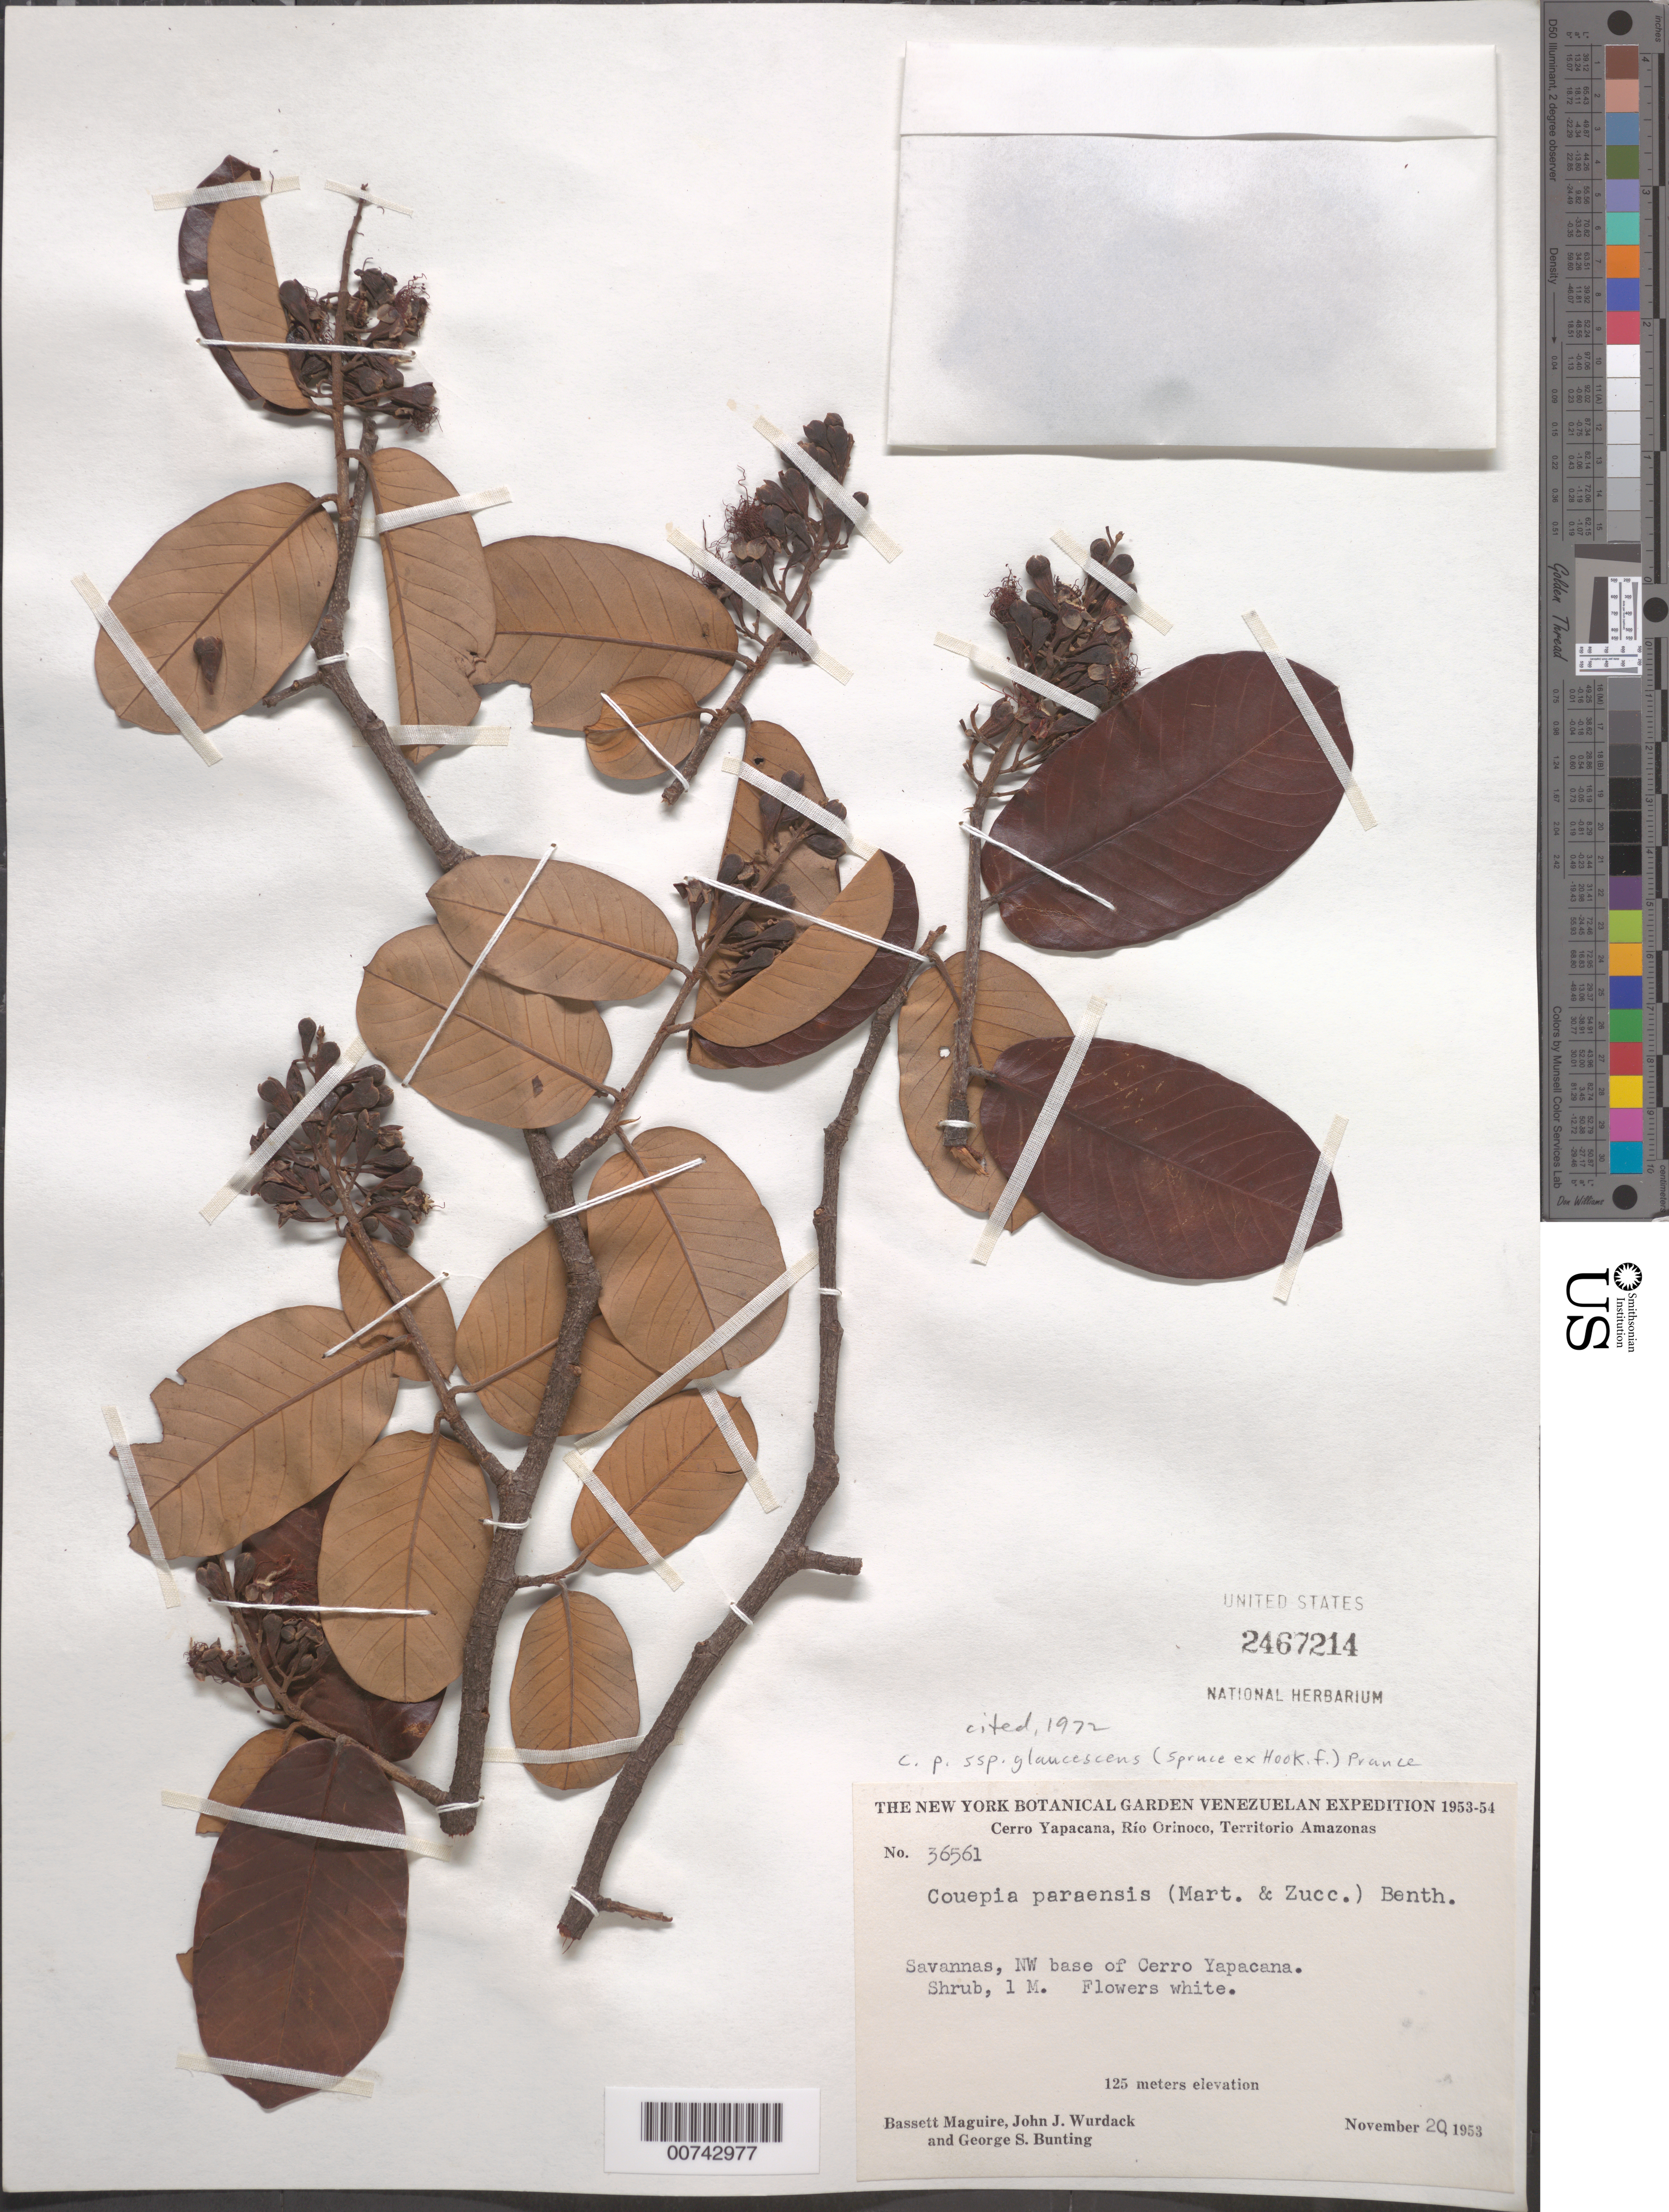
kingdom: Plantae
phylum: Tracheophyta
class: Magnoliopsida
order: Malpighiales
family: Chrysobalanaceae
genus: Couepia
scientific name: Couepia paraensis subsp. glaucescens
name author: (Spruce ex Hook. f.) Prance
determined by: Prance, G. T.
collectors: B. Maguire, J. J. Wurdack & G. S. Bunting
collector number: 36561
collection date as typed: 20-Nov-53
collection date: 1953-11-20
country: Venezuela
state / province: Amazonas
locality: Río Orinoco, Cerro Yapacána, NW base of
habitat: Savannas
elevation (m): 125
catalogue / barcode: US 2467214